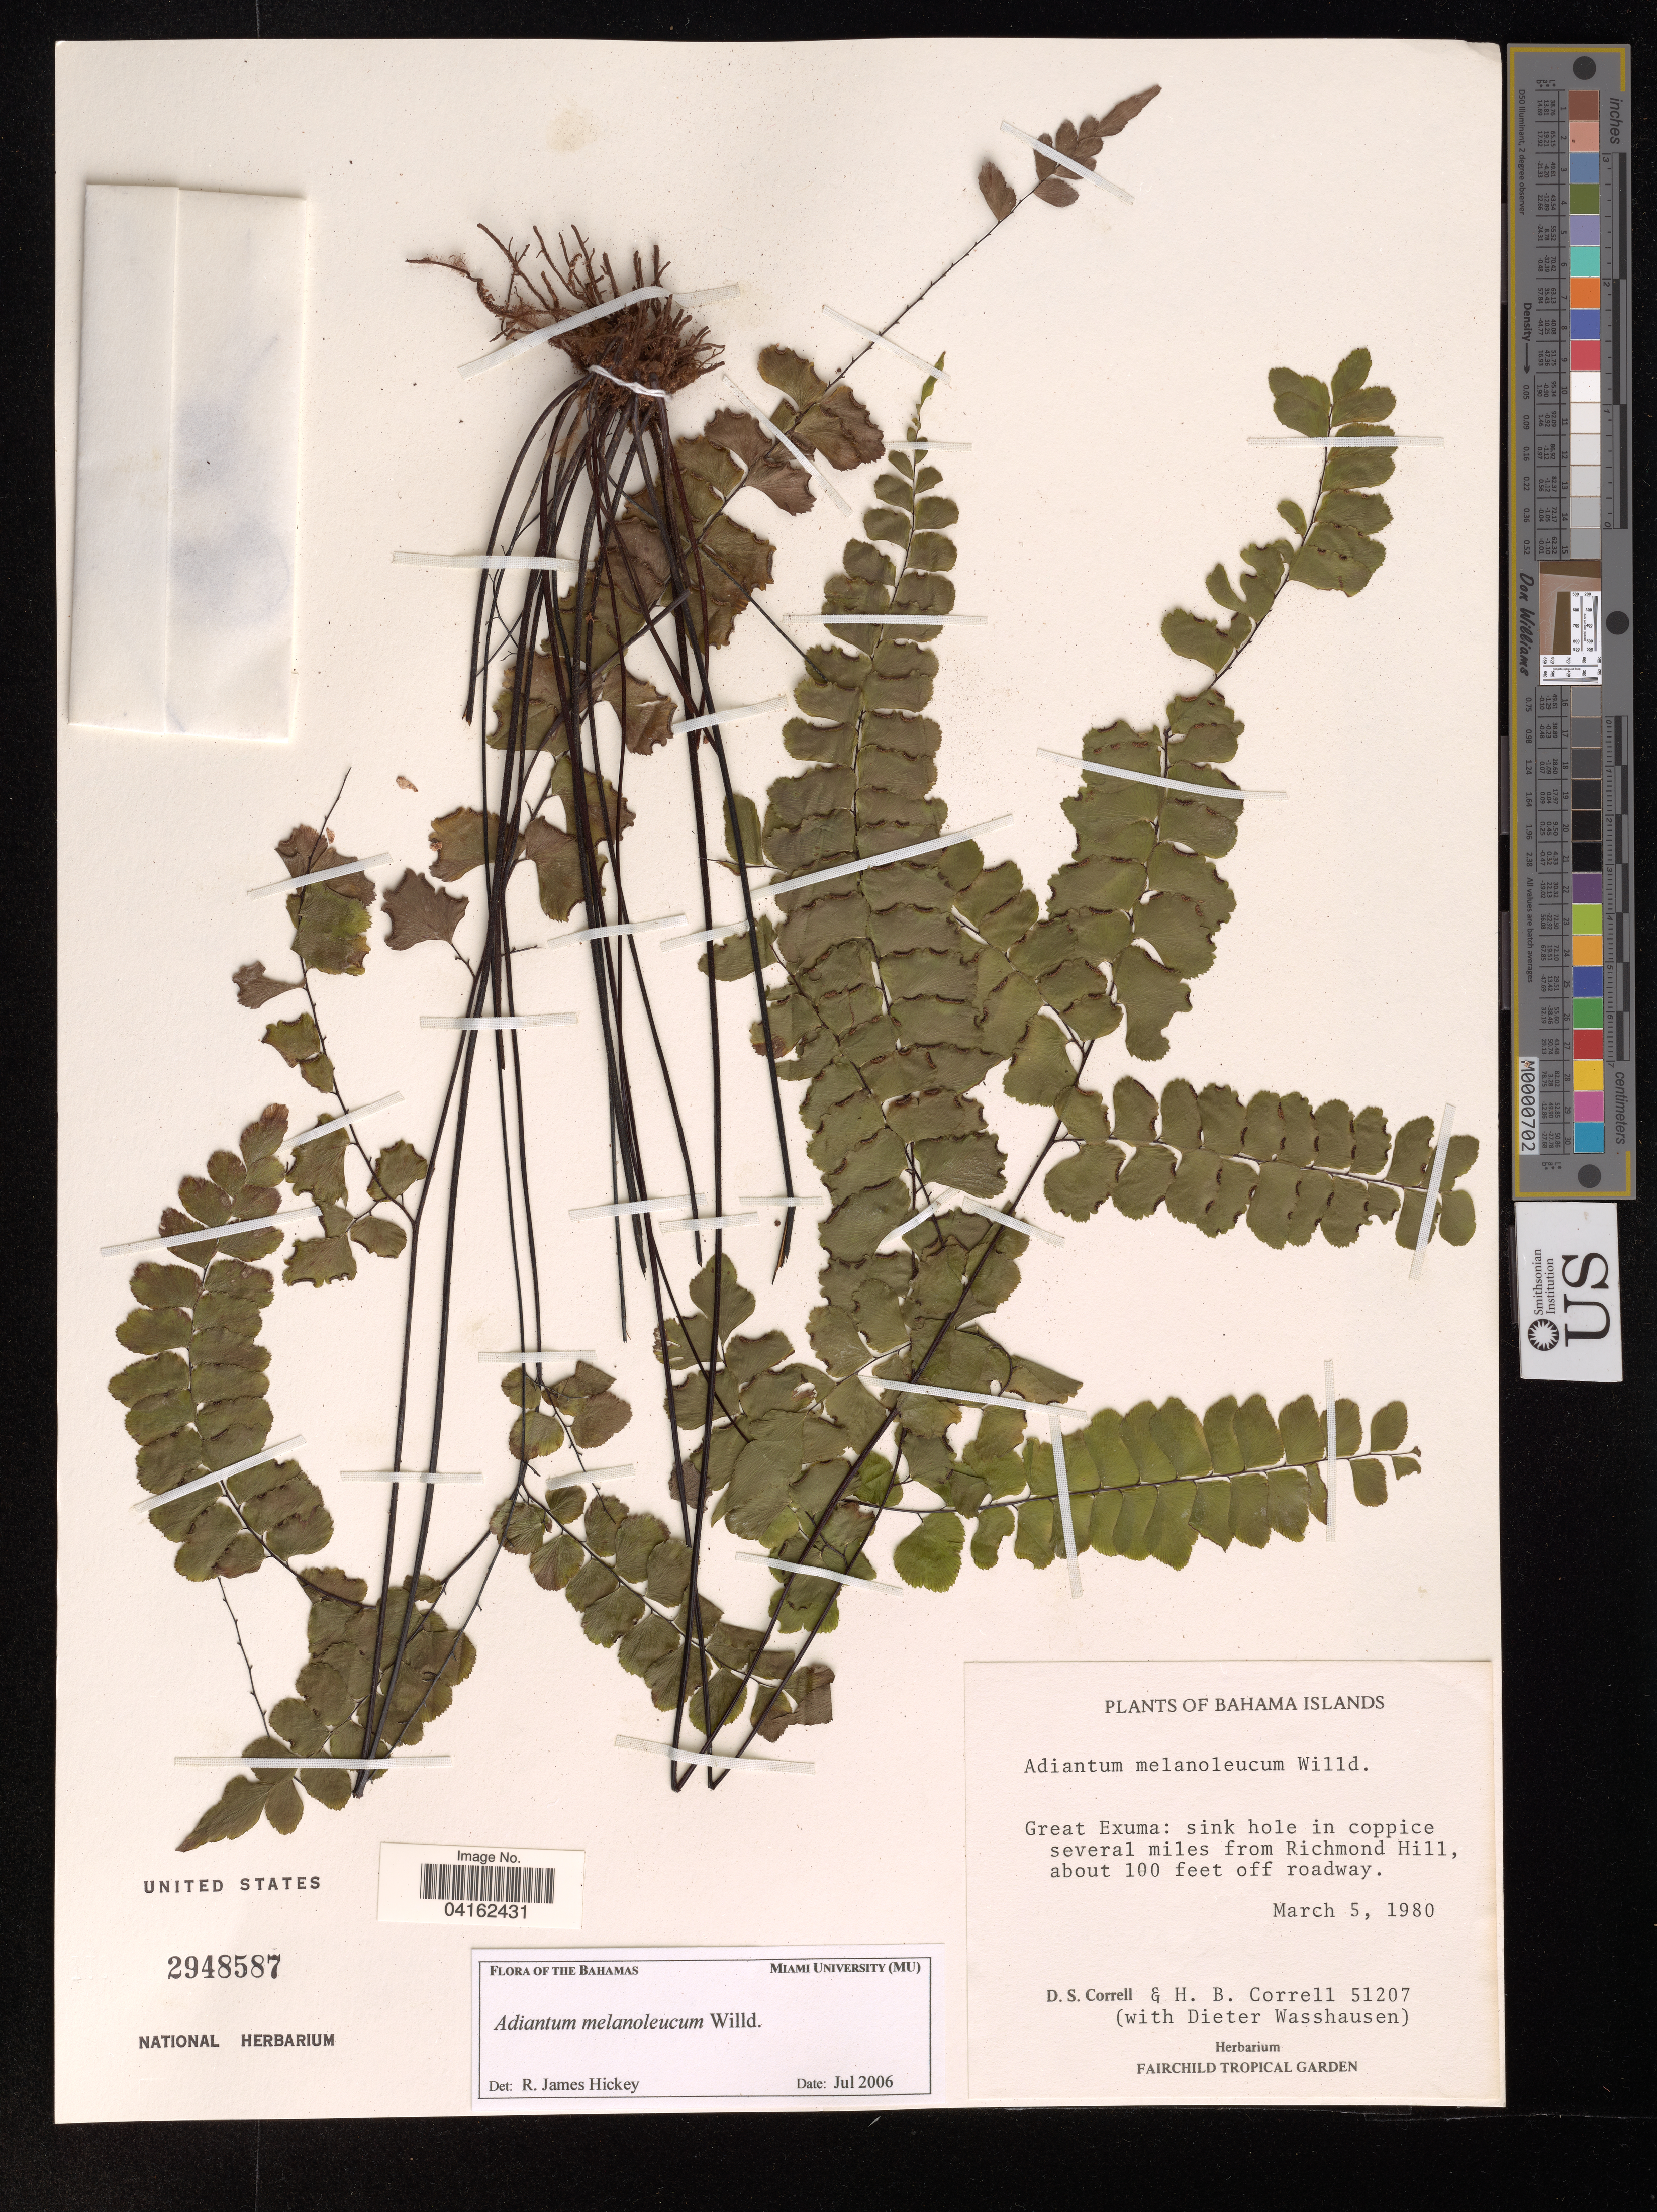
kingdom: Plantae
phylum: Tracheophyta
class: Polypodiopsida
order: Polypodiales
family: Pteridaceae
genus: Adiantum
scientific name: Adiantum melanoleucum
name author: Willd.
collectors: D. S. Correll, H. Correll & D. C. Wasshausen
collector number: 51207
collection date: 1980-03-05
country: Bahamas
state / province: Exuma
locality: Bahama Islands. Great Exuma: sink hole in coppice several miles from Richmond Hill, about 100 feet off roadway.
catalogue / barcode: US 2948587